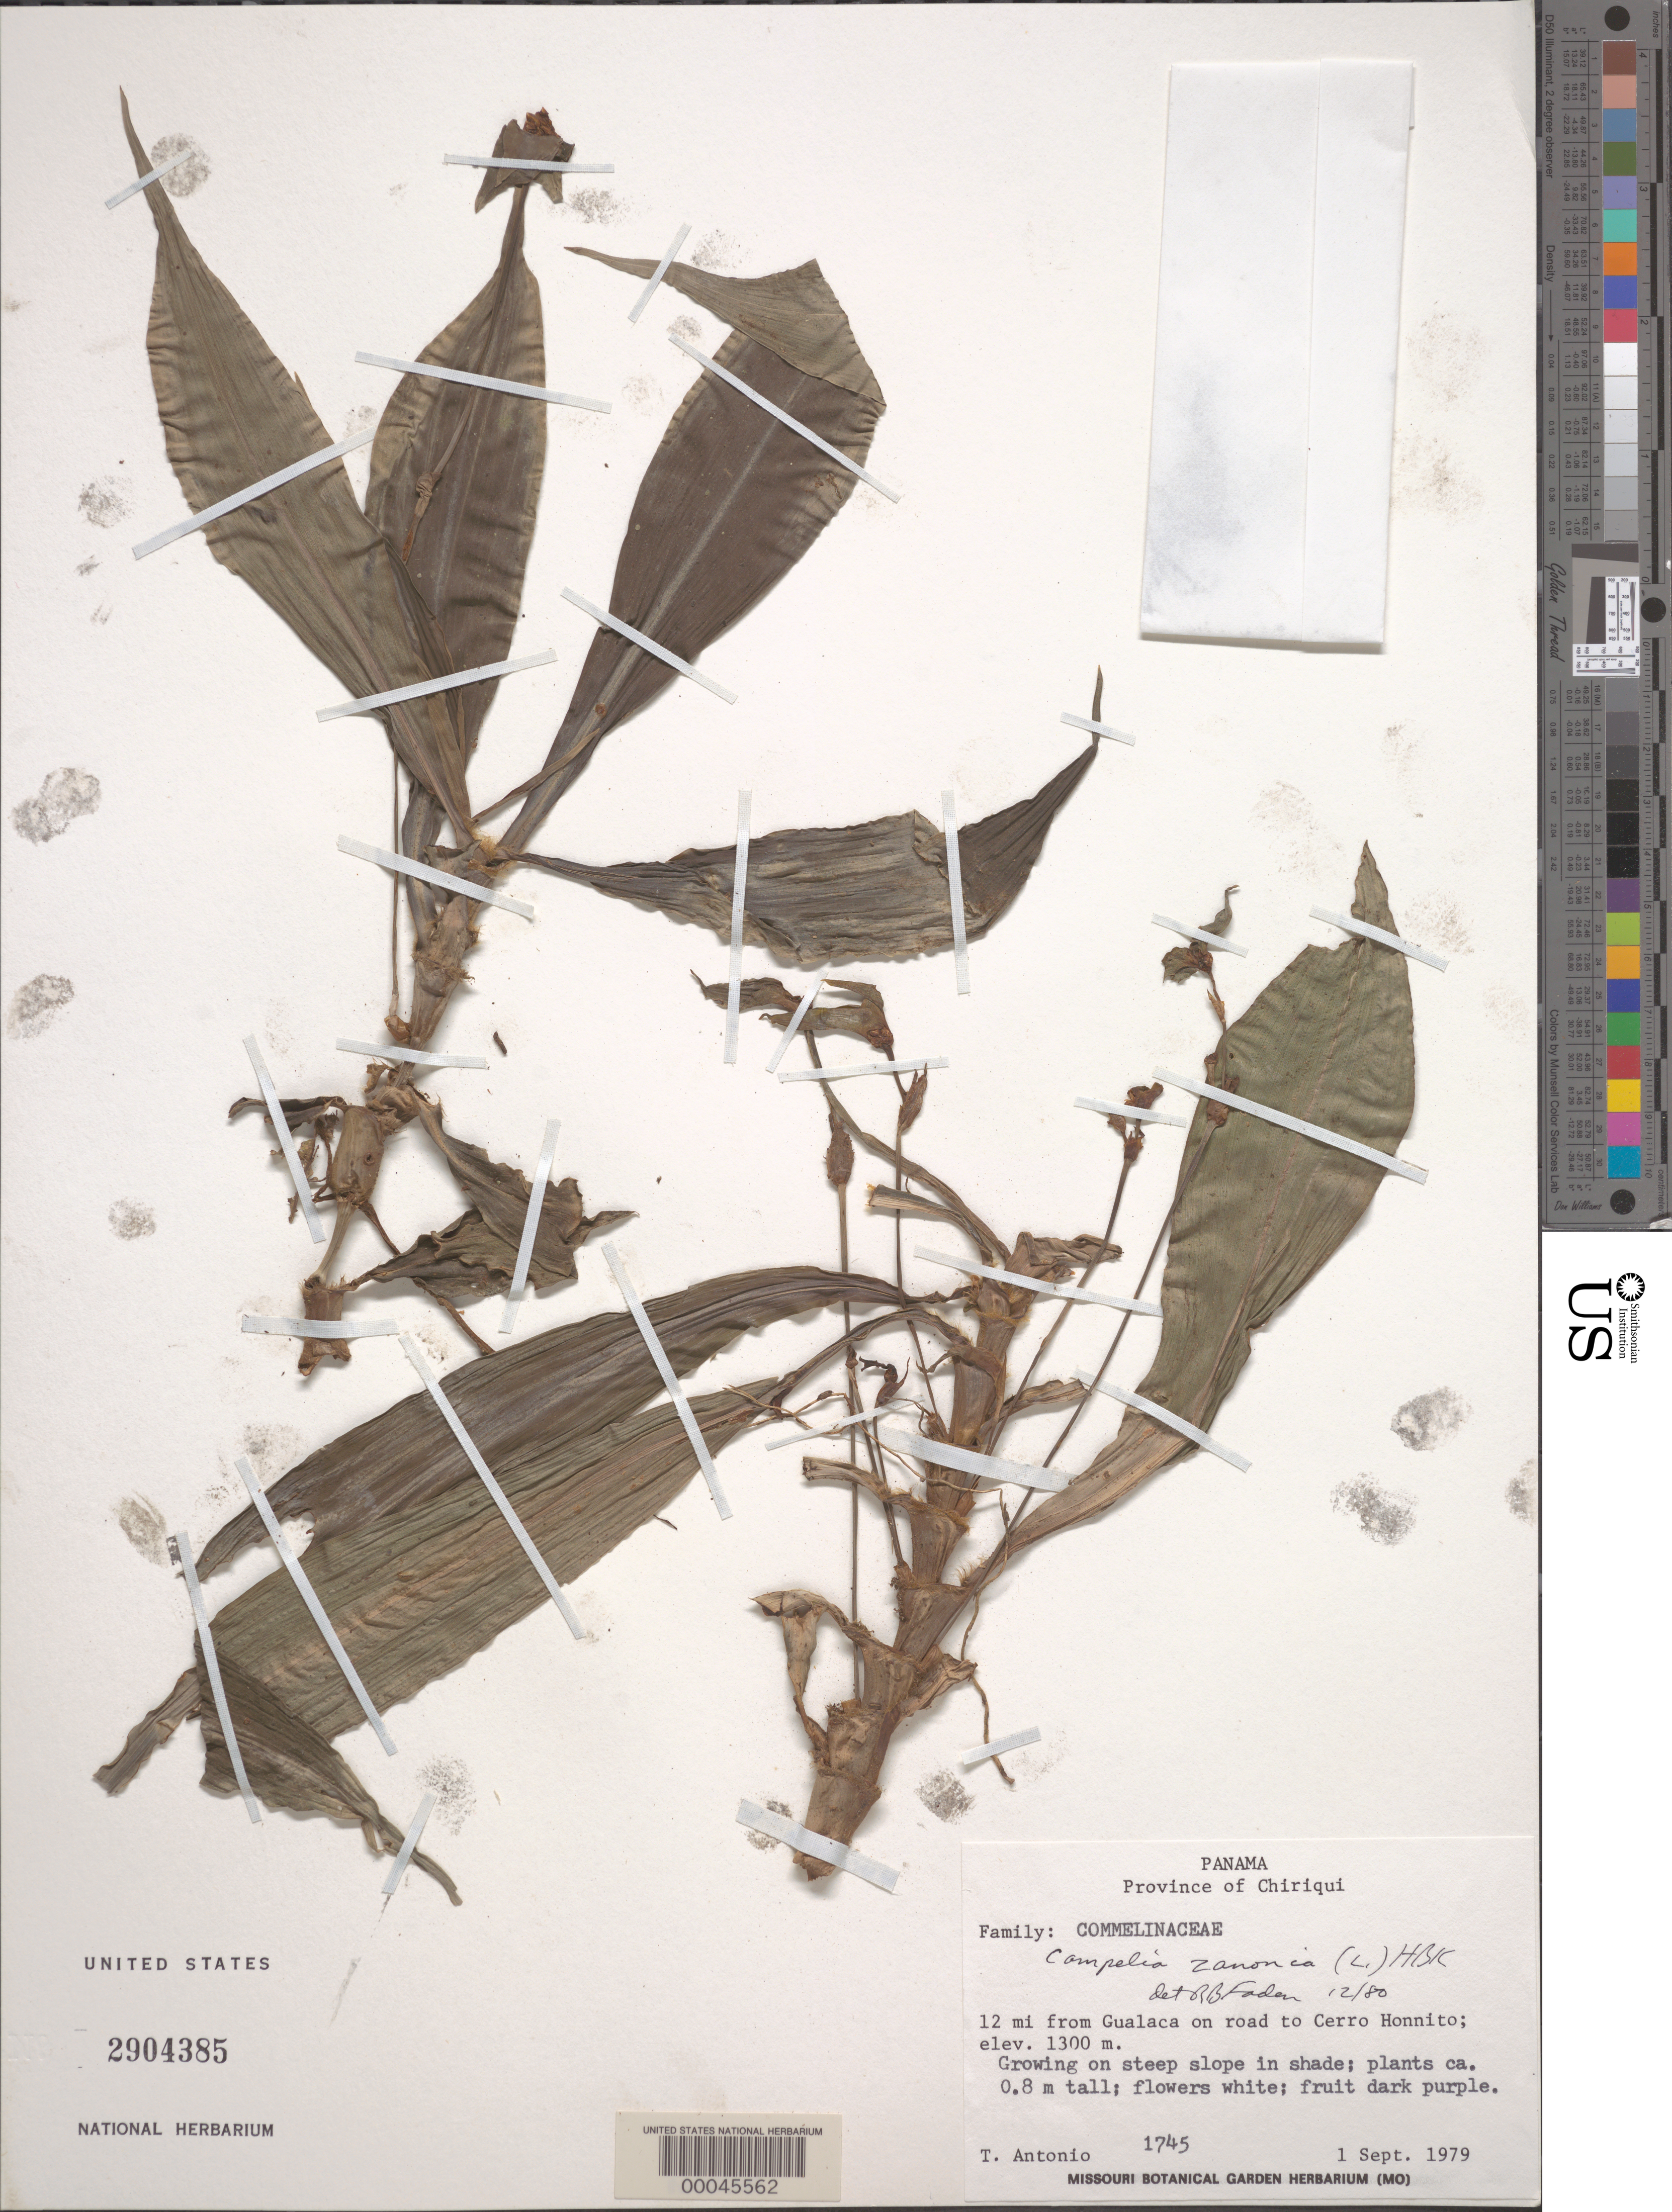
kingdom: Plantae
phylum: Tracheophyta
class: Liliopsida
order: Commelinales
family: Commelinaceae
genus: Tradescantia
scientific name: Tradescantia zanonia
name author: (L.) Sw.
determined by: Faden, Robert B., (US), Smithsonian Institution - National Museum of Natural History (UNITED STATES)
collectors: T. Antonio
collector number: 1745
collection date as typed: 01 Sep 1979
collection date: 1979-09-01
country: Panama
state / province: Chiriquí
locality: From Gualaca, road to Cerro Horrito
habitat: Steep slope; shade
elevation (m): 1300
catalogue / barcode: US 2904385